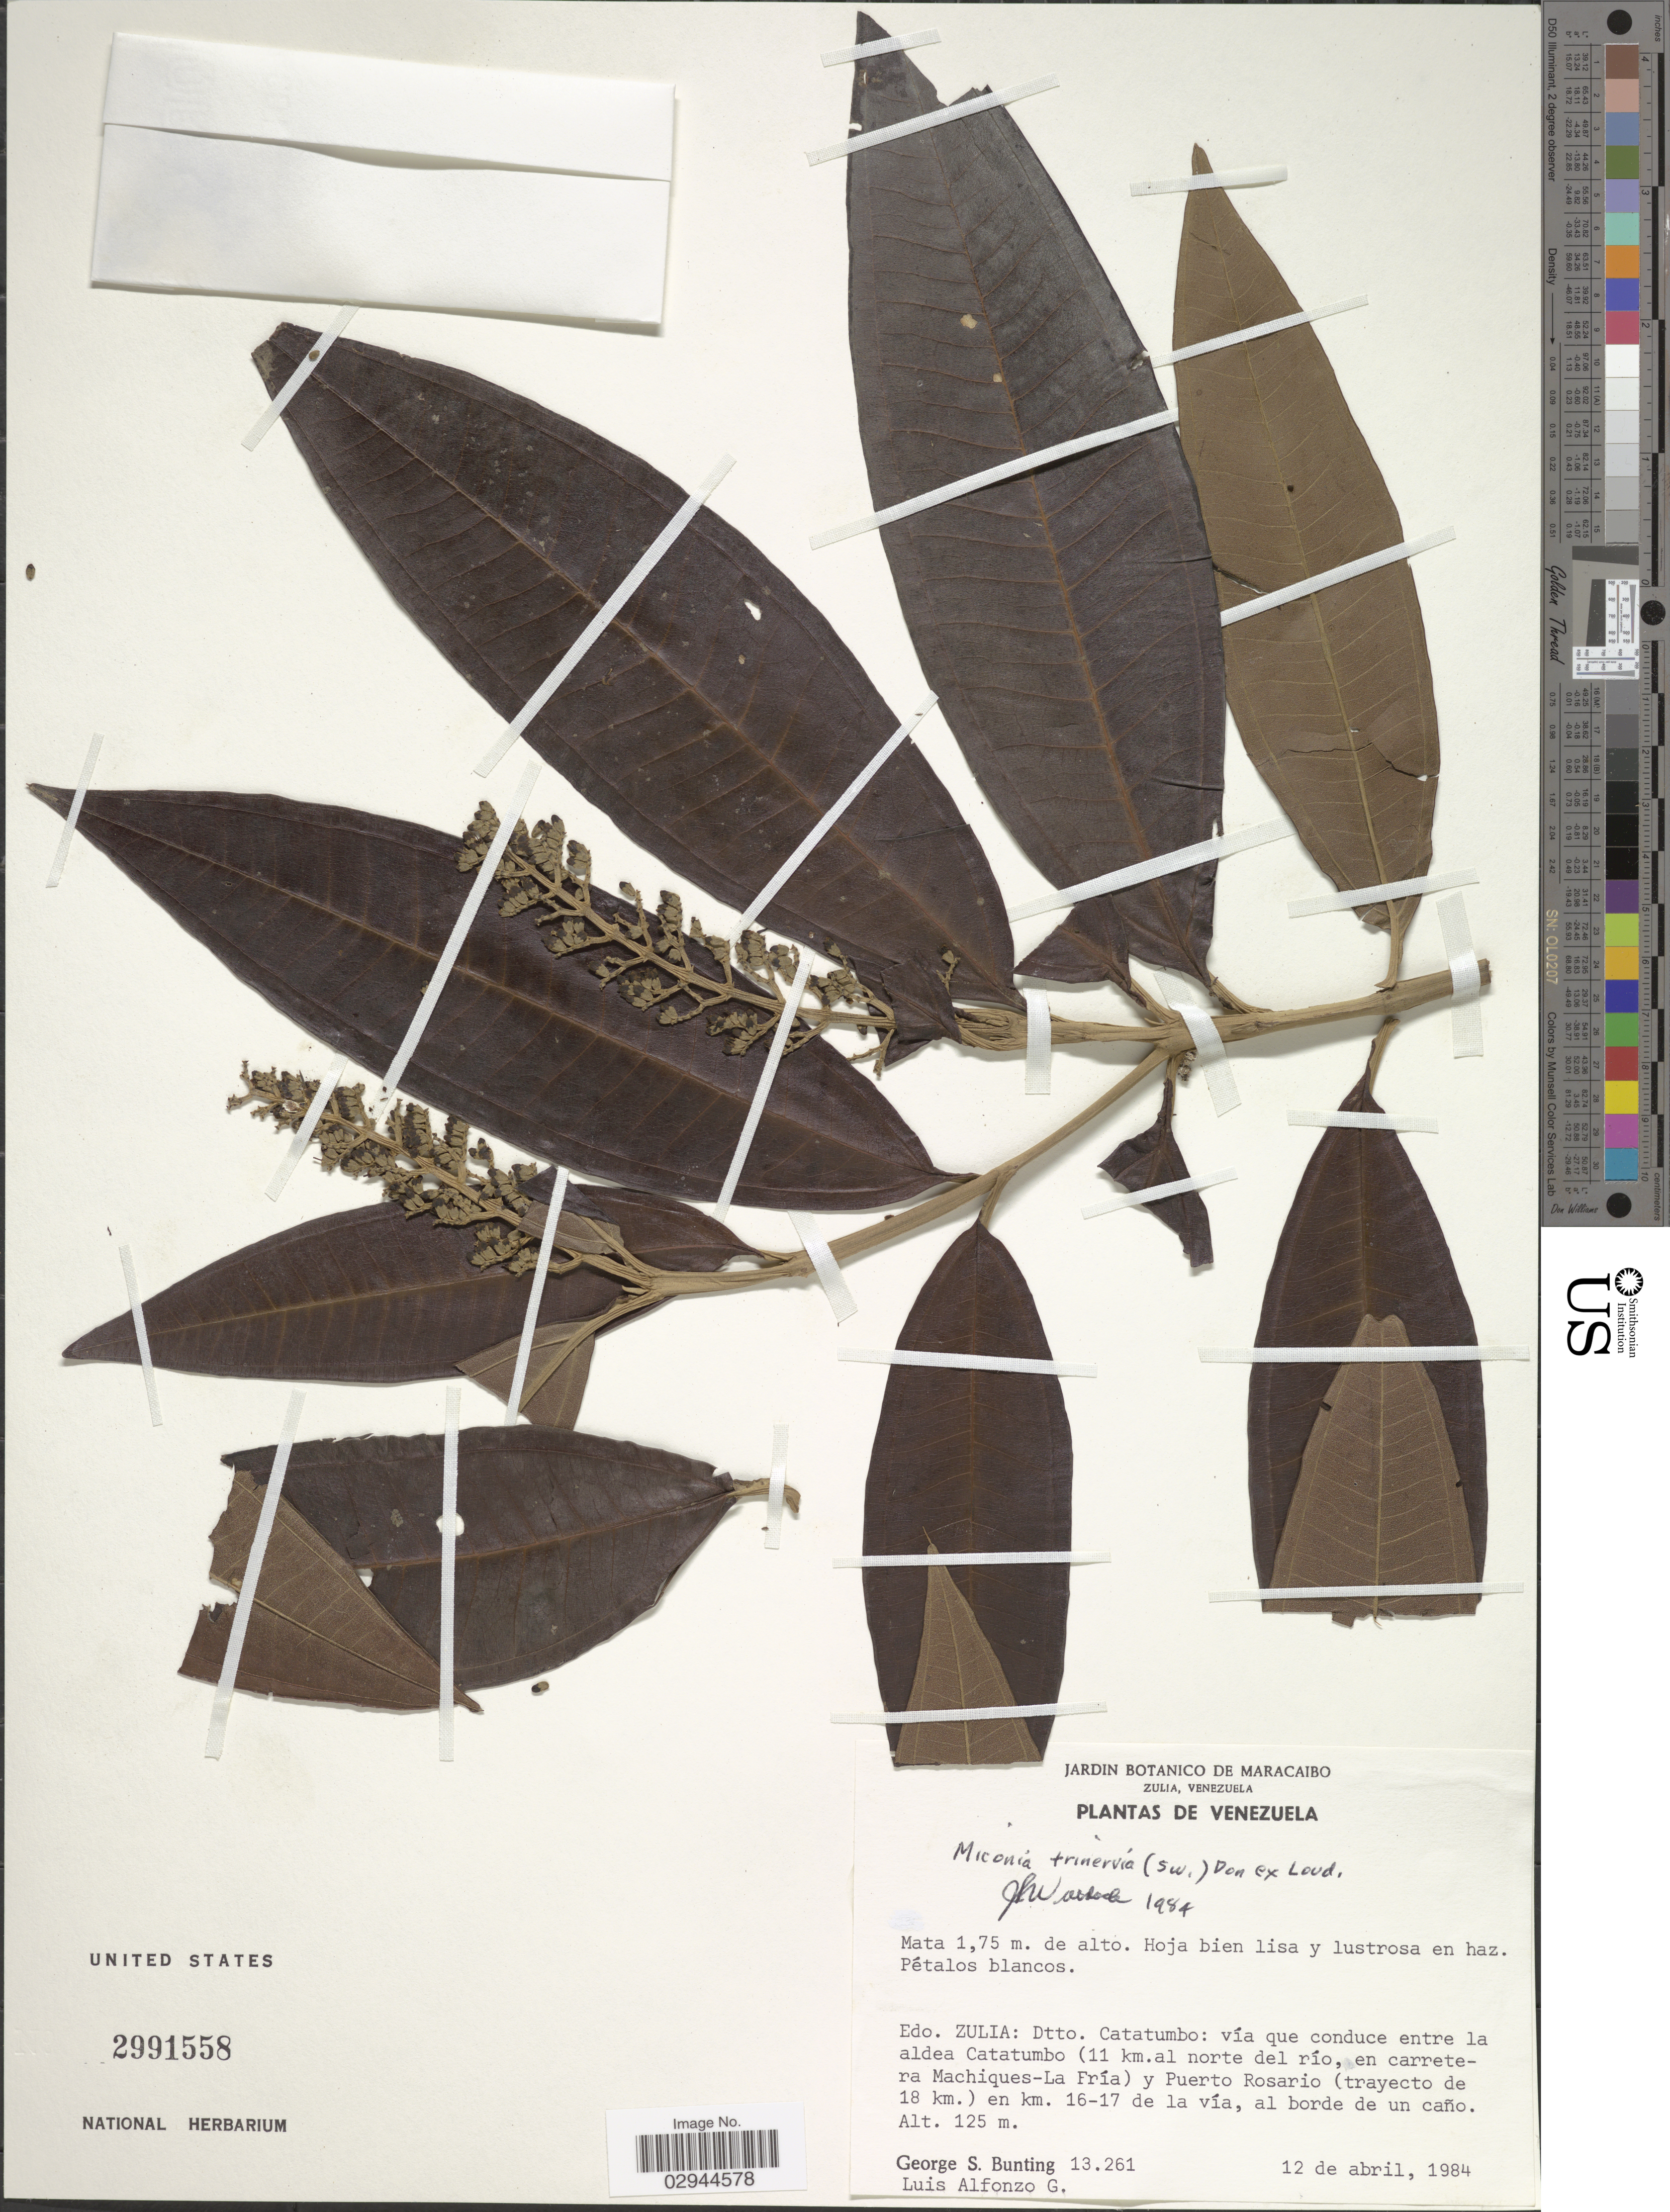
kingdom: Plantae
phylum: Tracheophyta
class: Magnoliopsida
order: Myrtales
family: Melastomataceae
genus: Miconia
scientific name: Miconia trinervia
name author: (Sw.) D. Don ex Loudon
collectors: G. S. Bunting & L. Alfonzo G.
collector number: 13261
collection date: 1984-04-12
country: Venezuela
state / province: Zulia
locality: Dtto. Catatumbo, vía que conduce entre la aldea Catatumbo (11km. al norte del río, en carretera Machiques-La Fría) y Puerto Rosario (trayecto de 18 km.) en km. 16-17 de la vía, al borde de un caño.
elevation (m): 125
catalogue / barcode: US 2991558